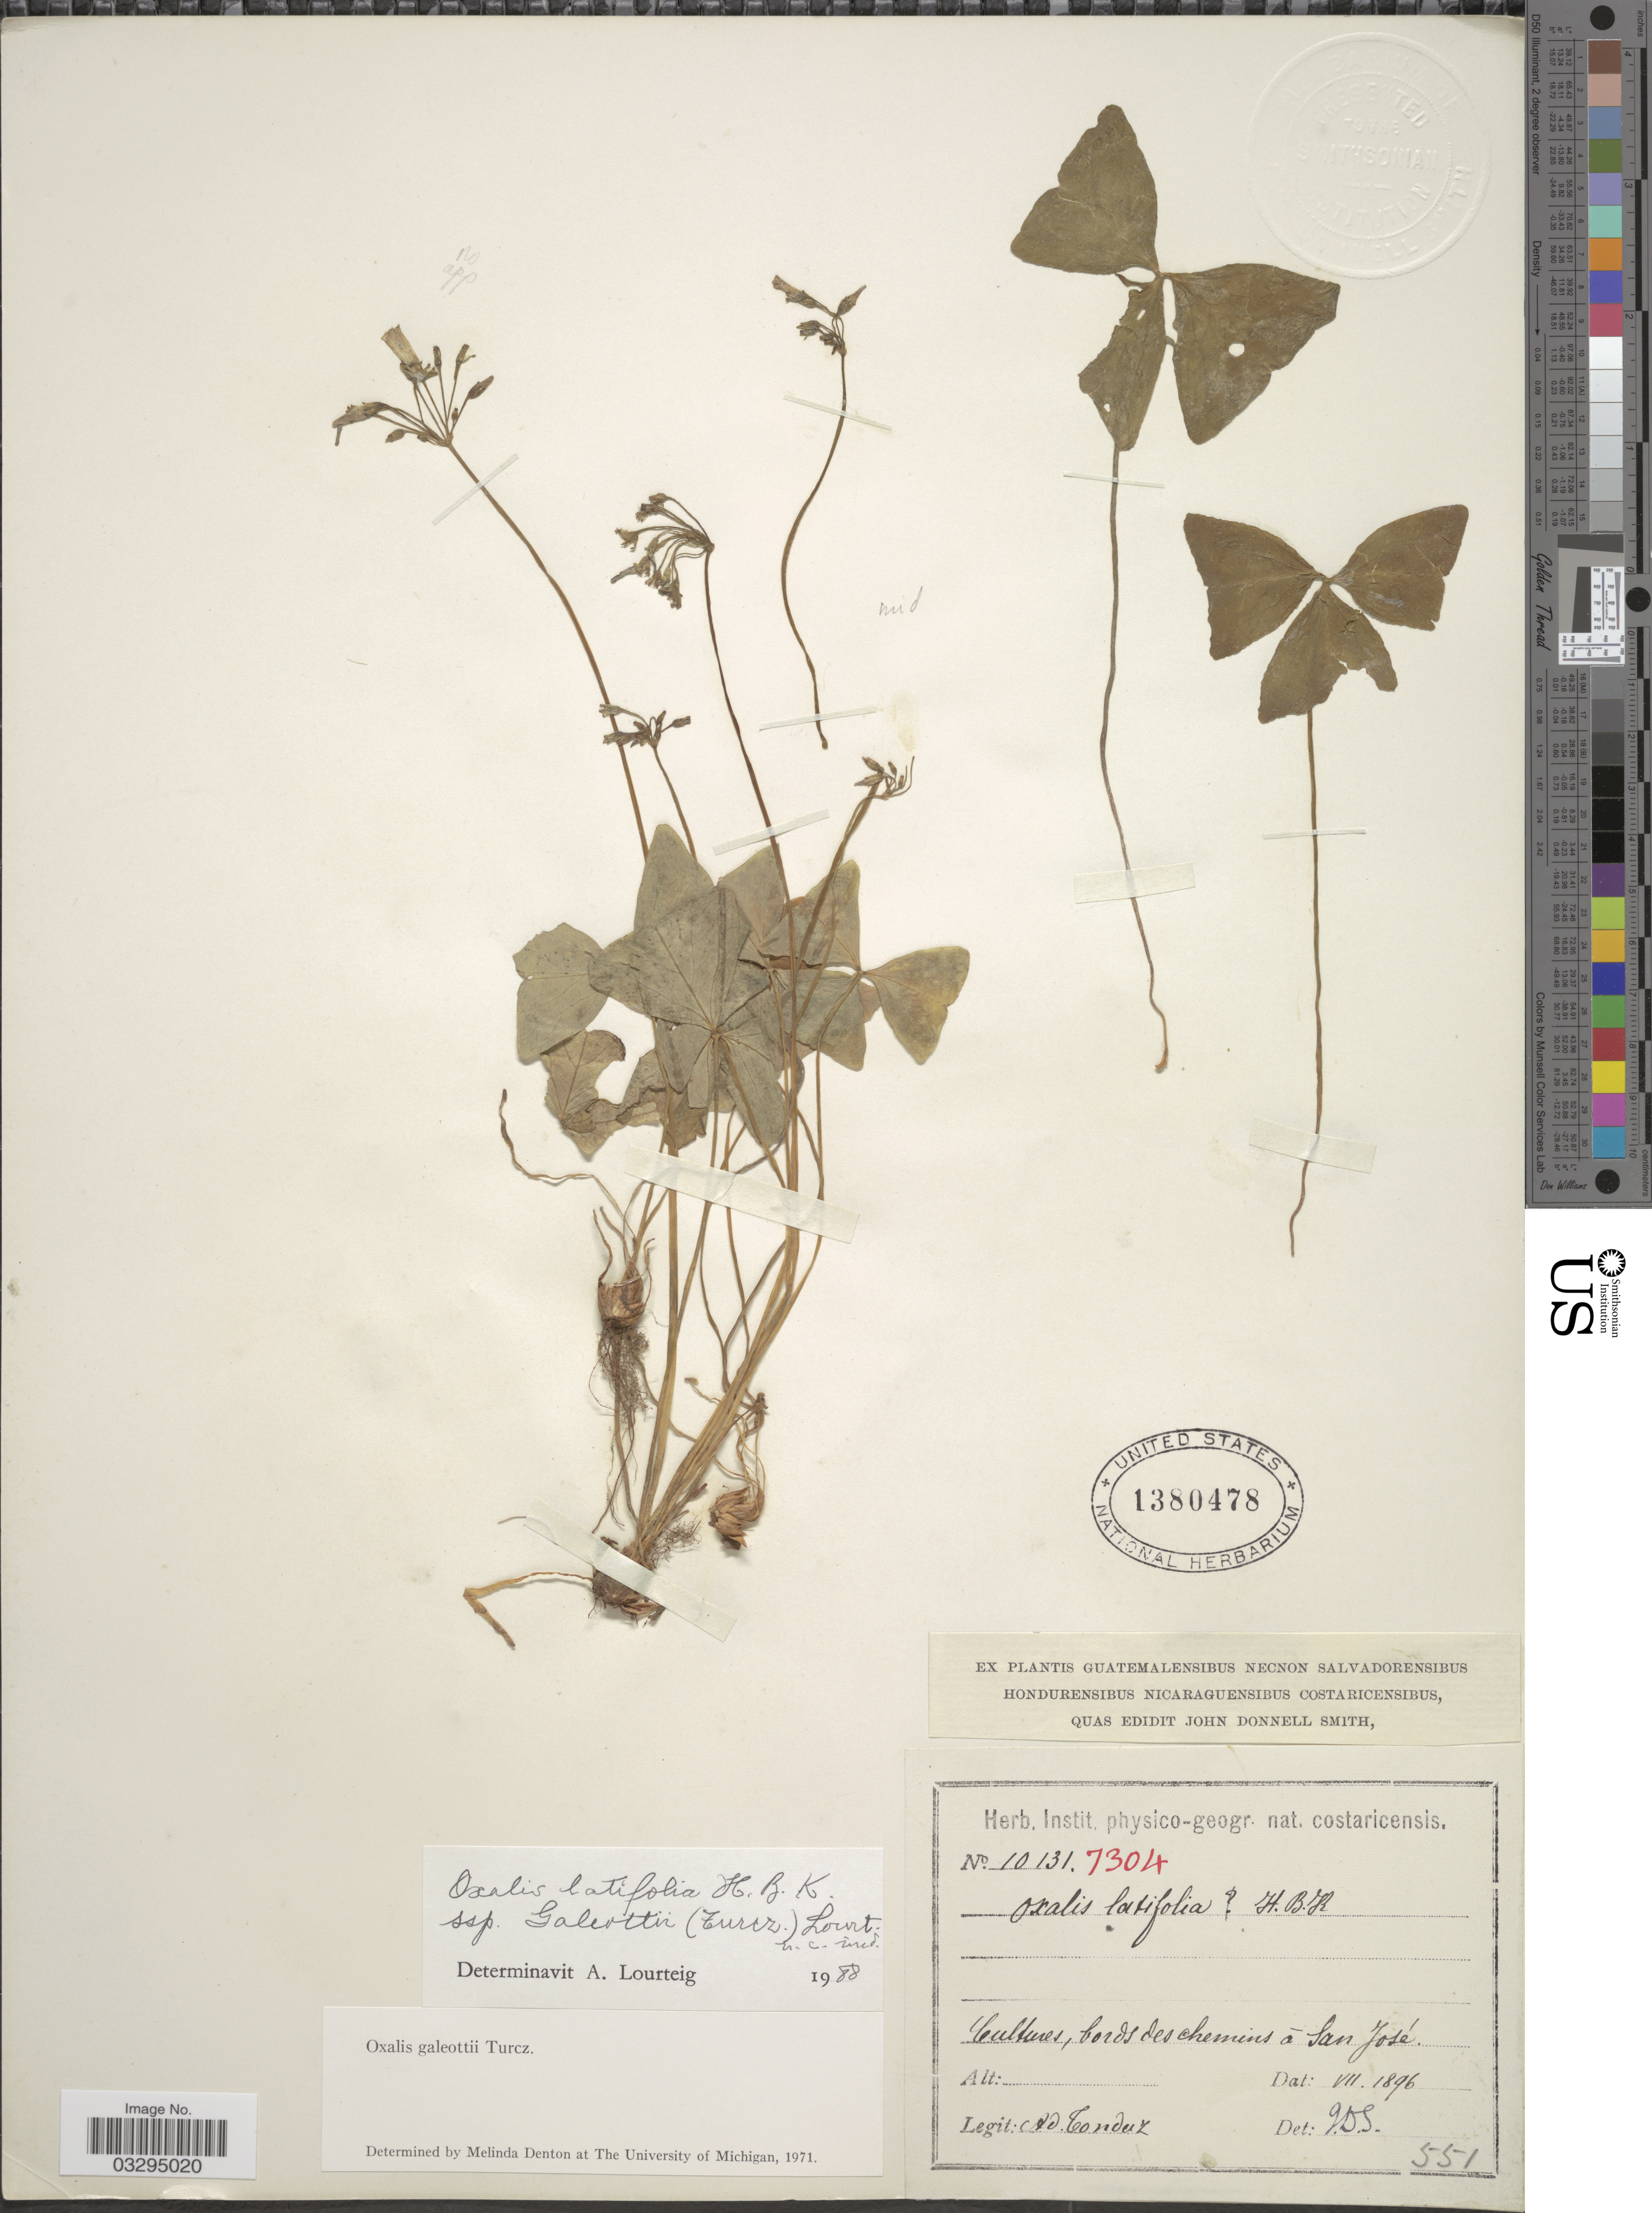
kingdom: Plantae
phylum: Tracheophyta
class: Magnoliopsida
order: Oxalidales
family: Oxalidaceae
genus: Oxalis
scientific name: Oxalis latifolia subsp. galeottii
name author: (Turcz.) Lourteig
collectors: A. Tonduz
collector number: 10131/7304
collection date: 1896-07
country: Costa Rica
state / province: San José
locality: Cultures, bords des chemins á San José.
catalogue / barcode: US 1380478